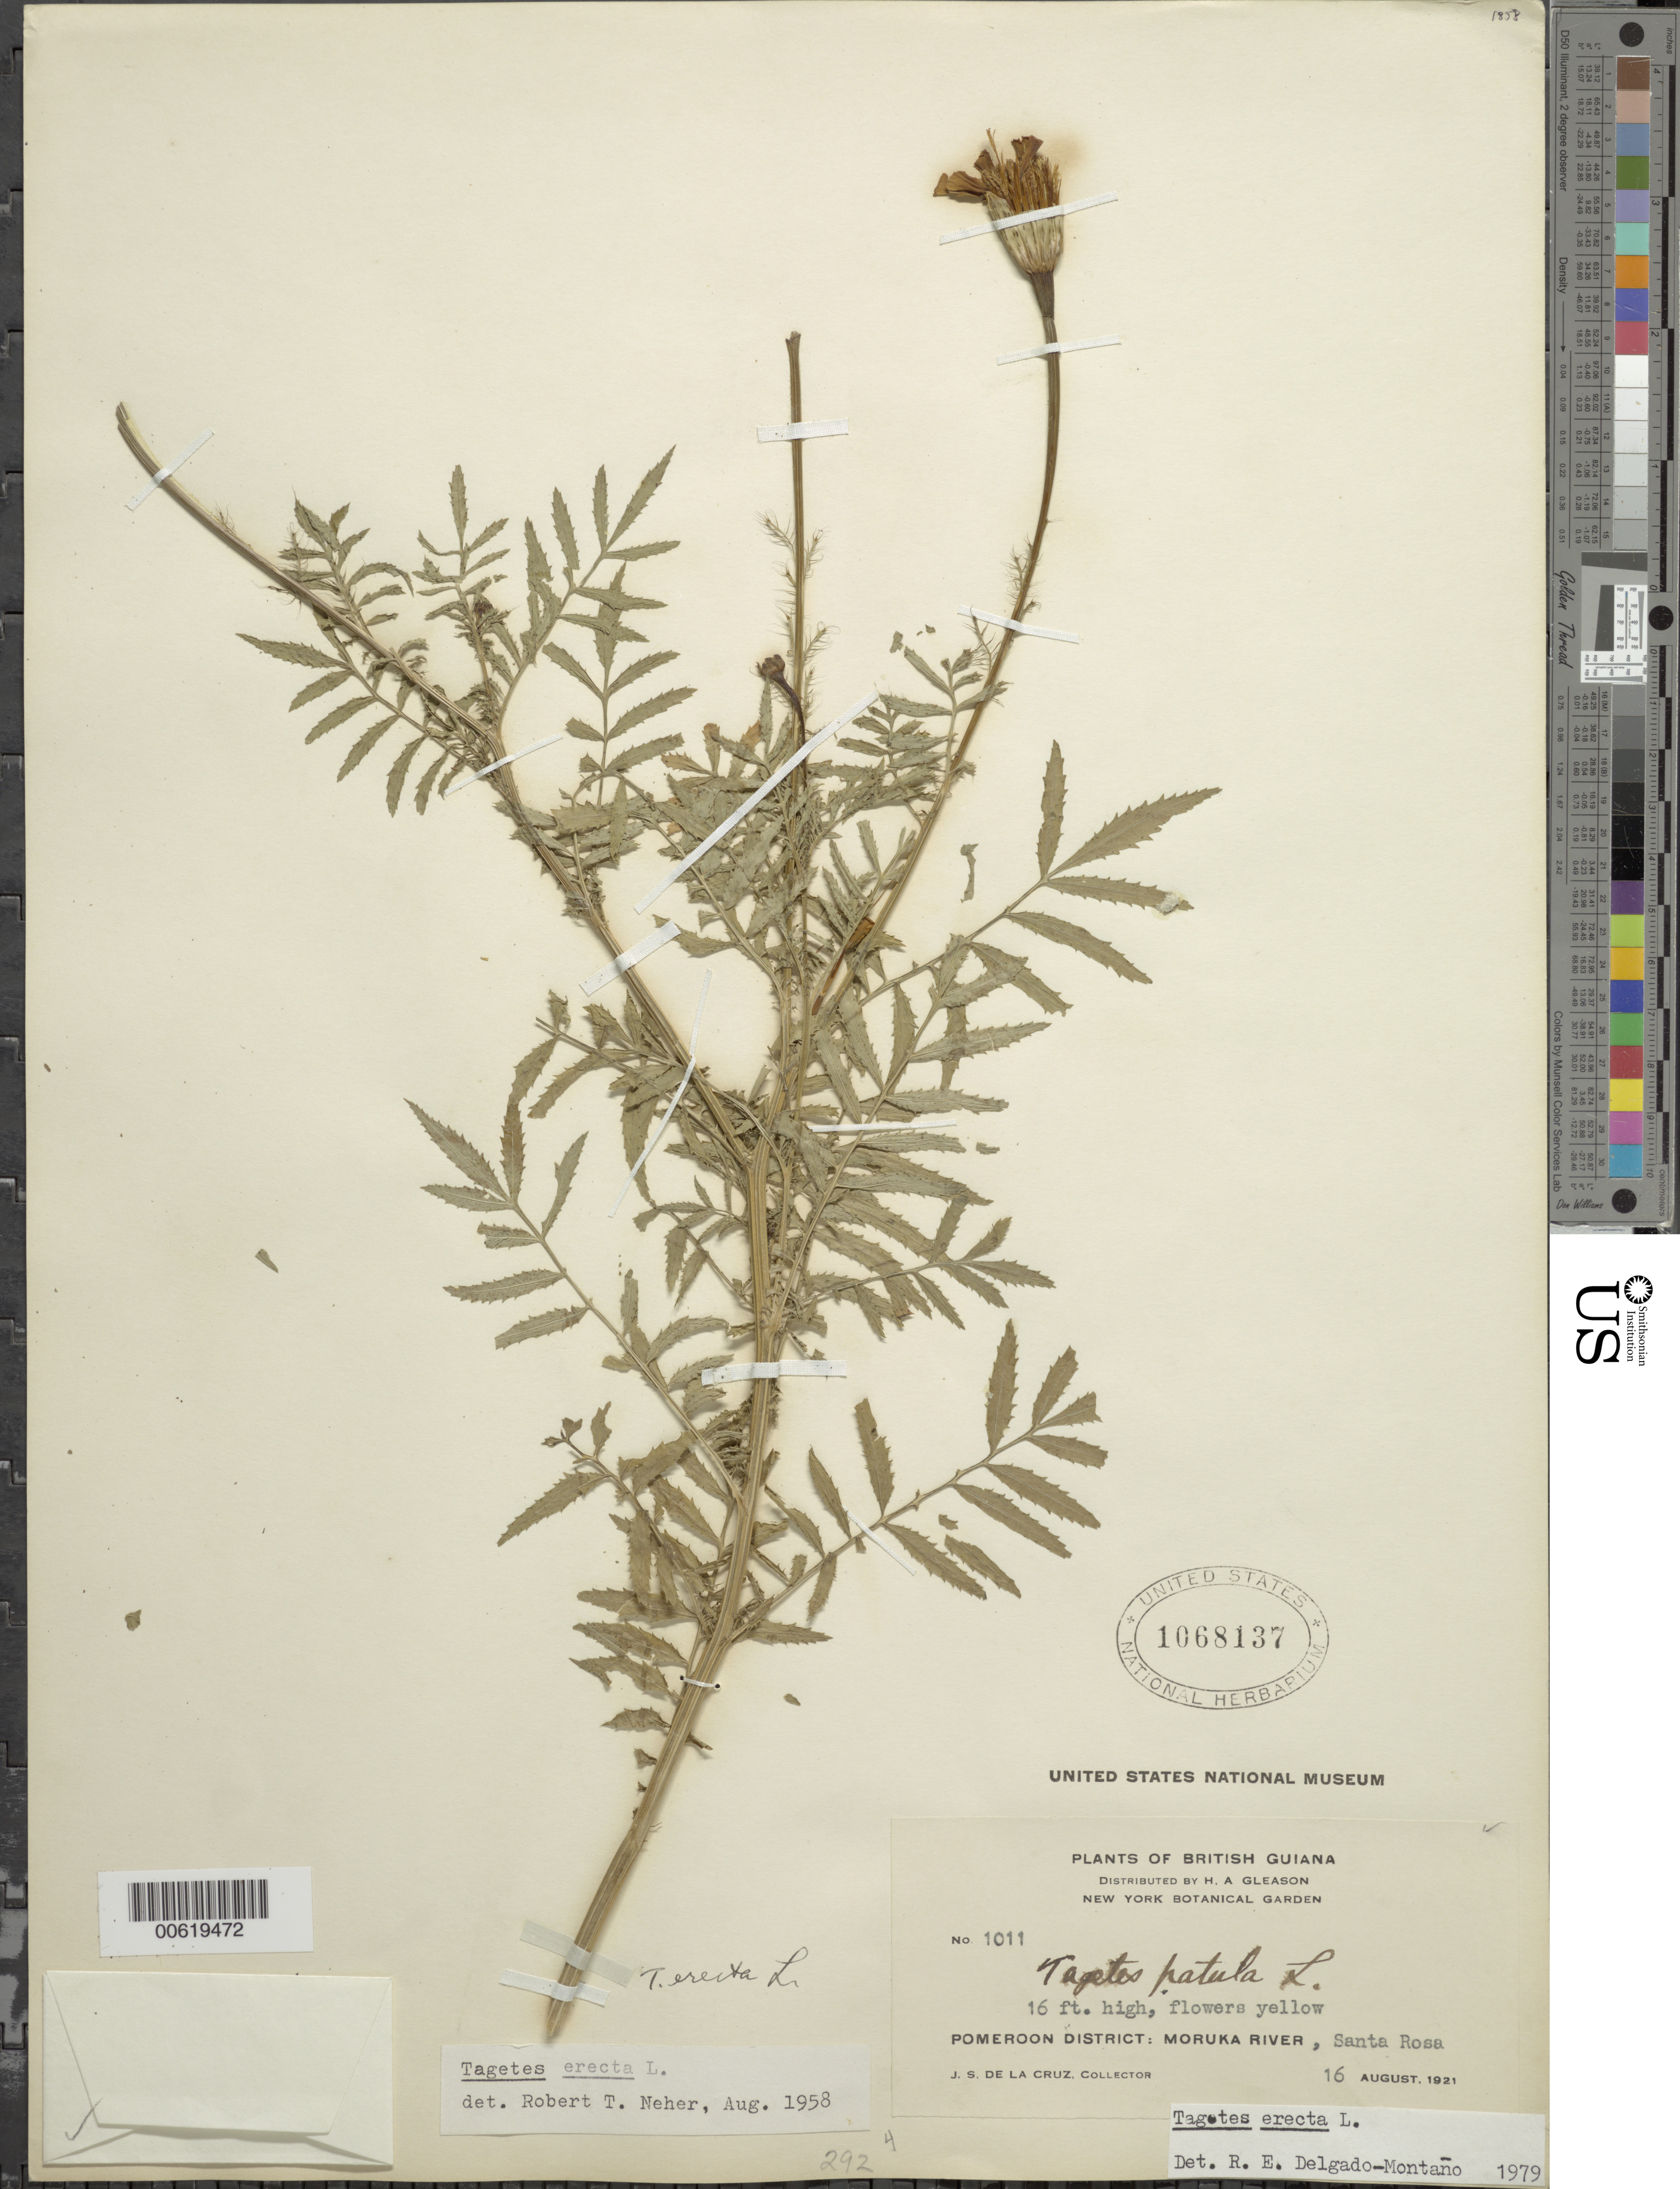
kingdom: Plantae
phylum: Tracheophyta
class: Magnoliopsida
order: Asterales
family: Asteraceae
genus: Tagetes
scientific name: Tagetes erecta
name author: L.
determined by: Pruski, J. F.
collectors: J. S. de la Cruz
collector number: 1011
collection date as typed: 16-Aug-21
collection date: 1921-08-16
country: Guyana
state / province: Barima-Waini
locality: Moruka R., Santa Rosa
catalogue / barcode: US 1068137